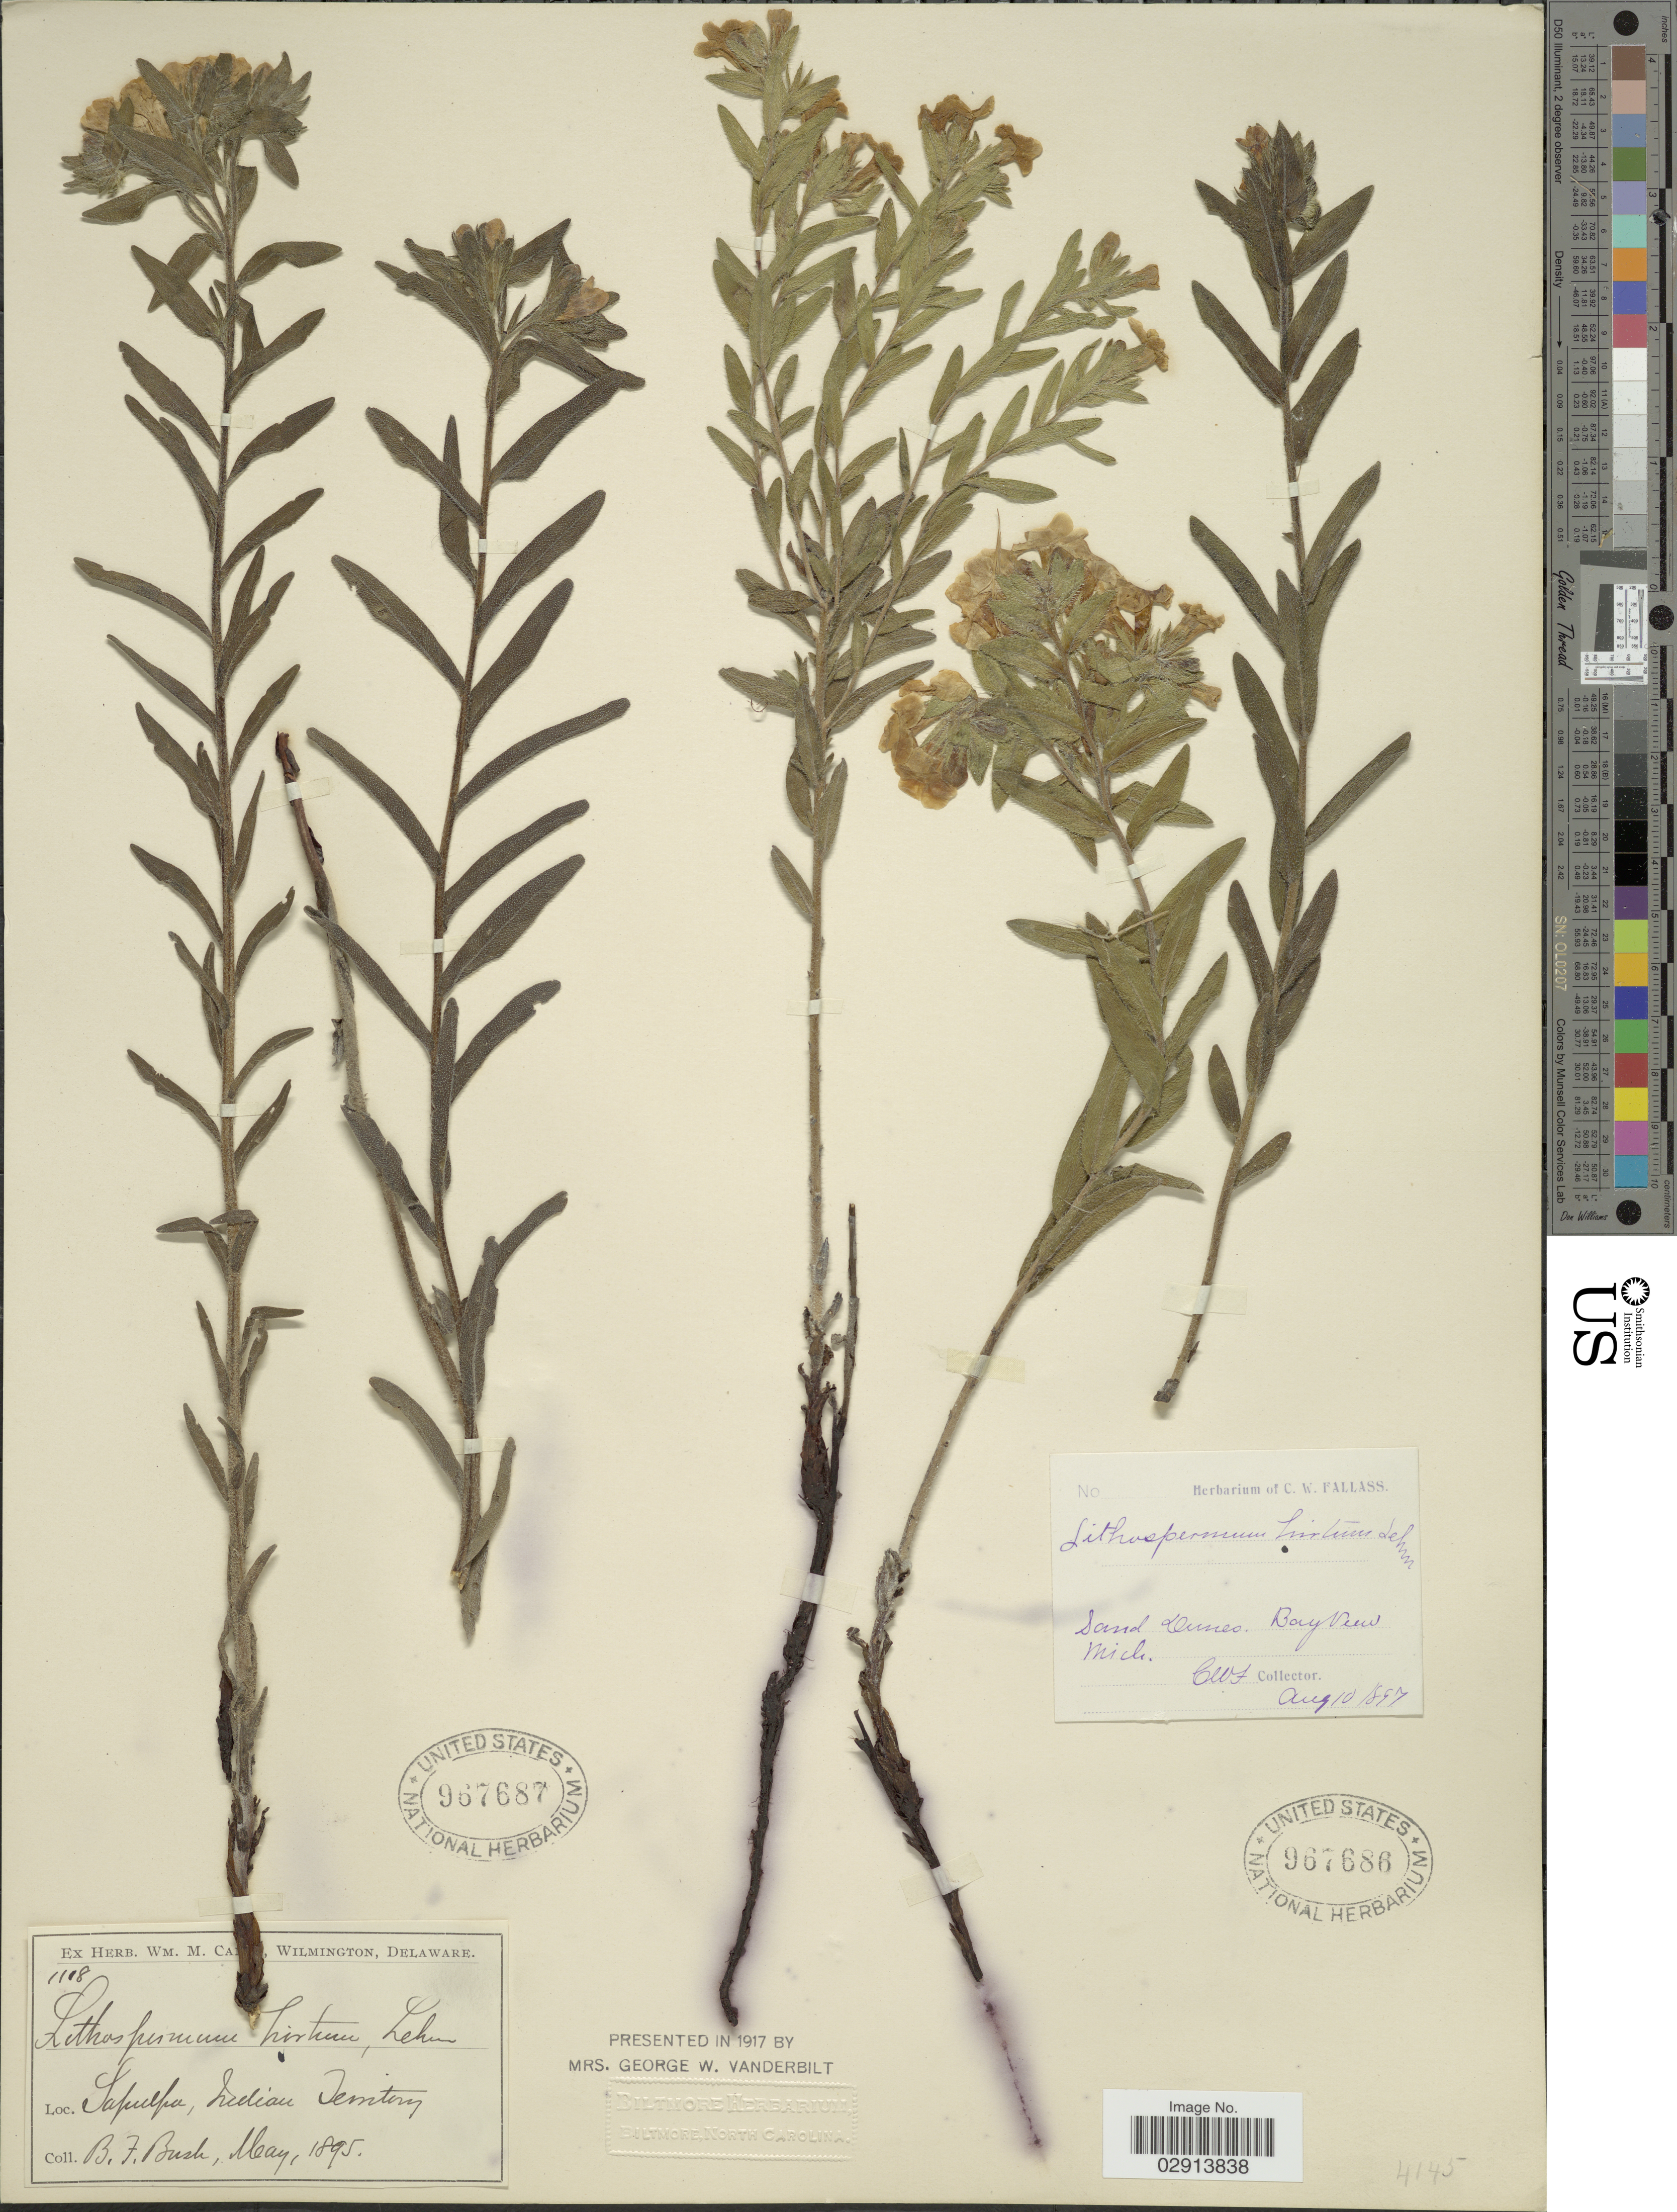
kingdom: Plantae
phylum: Tracheophyta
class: Magnoliopsida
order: Boraginales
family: Boraginaceae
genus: Lithospermum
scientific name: Lithospermum caroliniense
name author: (J.F. Gmel.) MacMill.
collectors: C. Fallass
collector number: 1108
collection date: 1897-08-10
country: United States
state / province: Michigan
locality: Sand Dunes. Bay View.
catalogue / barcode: US 967686